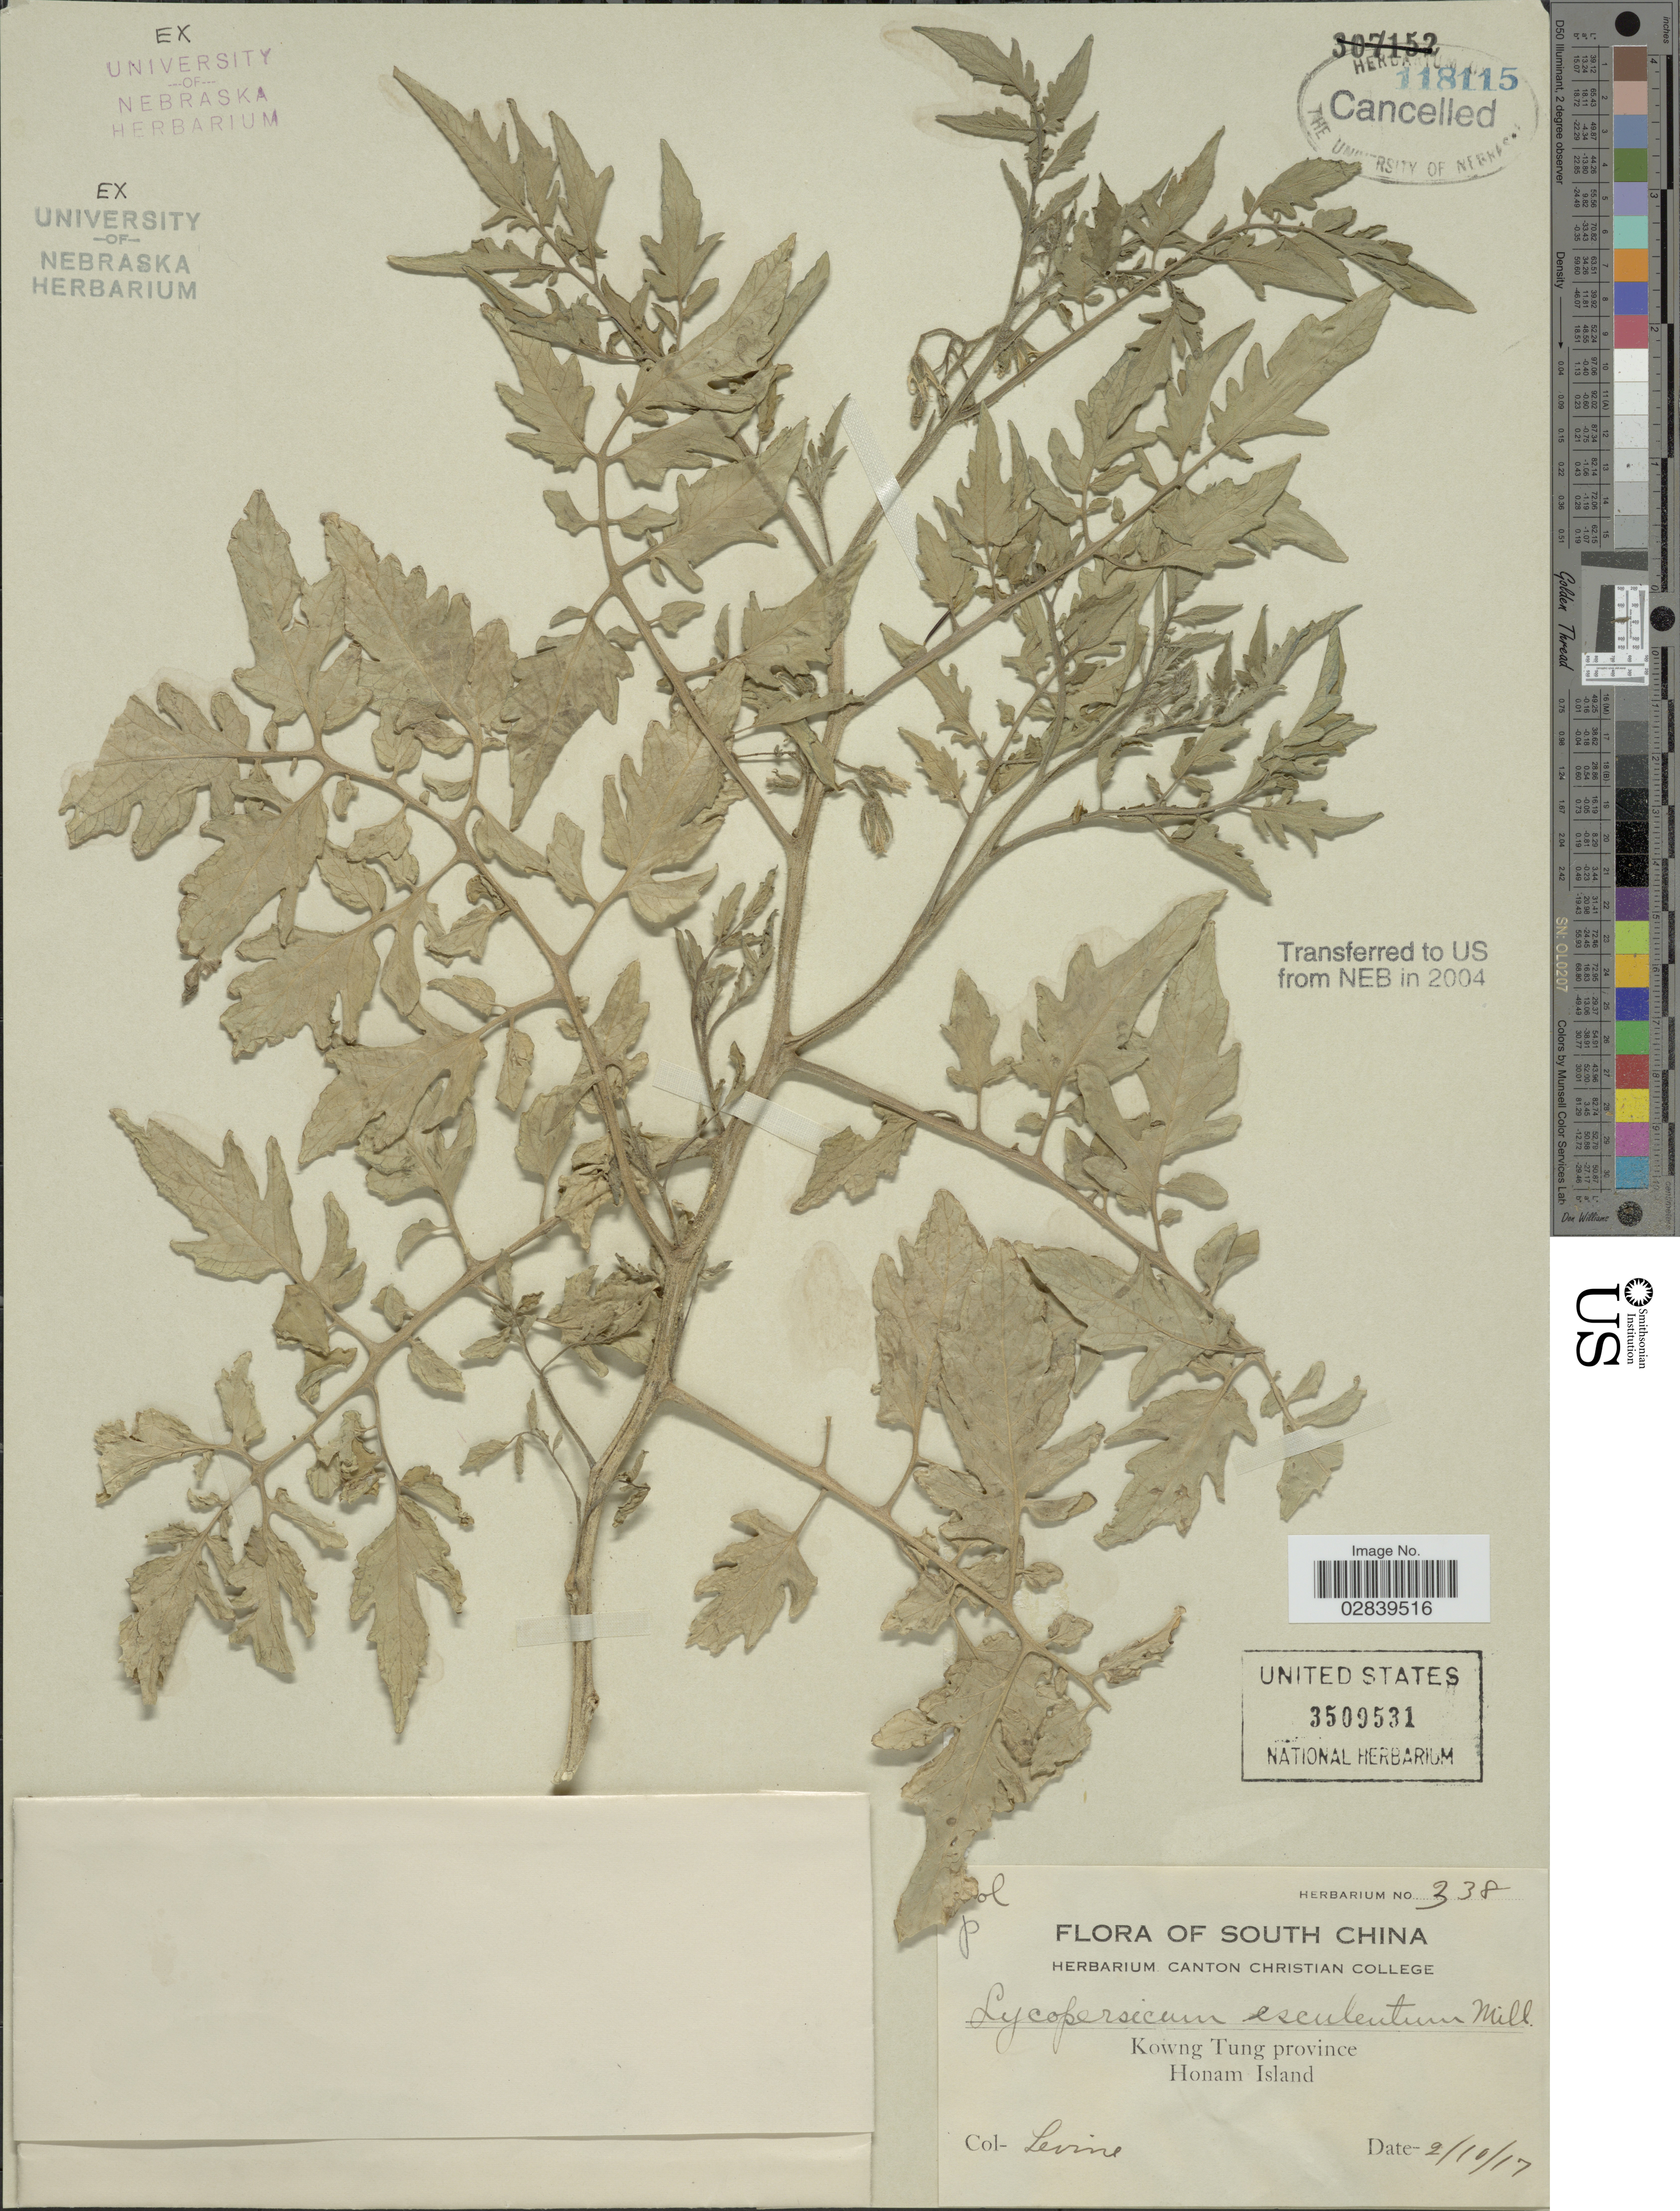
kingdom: Plantae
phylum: Tracheophyta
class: Magnoliopsida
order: Solanales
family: Solanaceae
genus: Lycopersicon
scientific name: Lycopersicon esculentum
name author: Mill.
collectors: -. Levine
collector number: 338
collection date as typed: Transcribed d/m/y: 2/10/17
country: China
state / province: Guangdong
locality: South China, Kwong Tung province, Honam Island.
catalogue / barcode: US 3509531